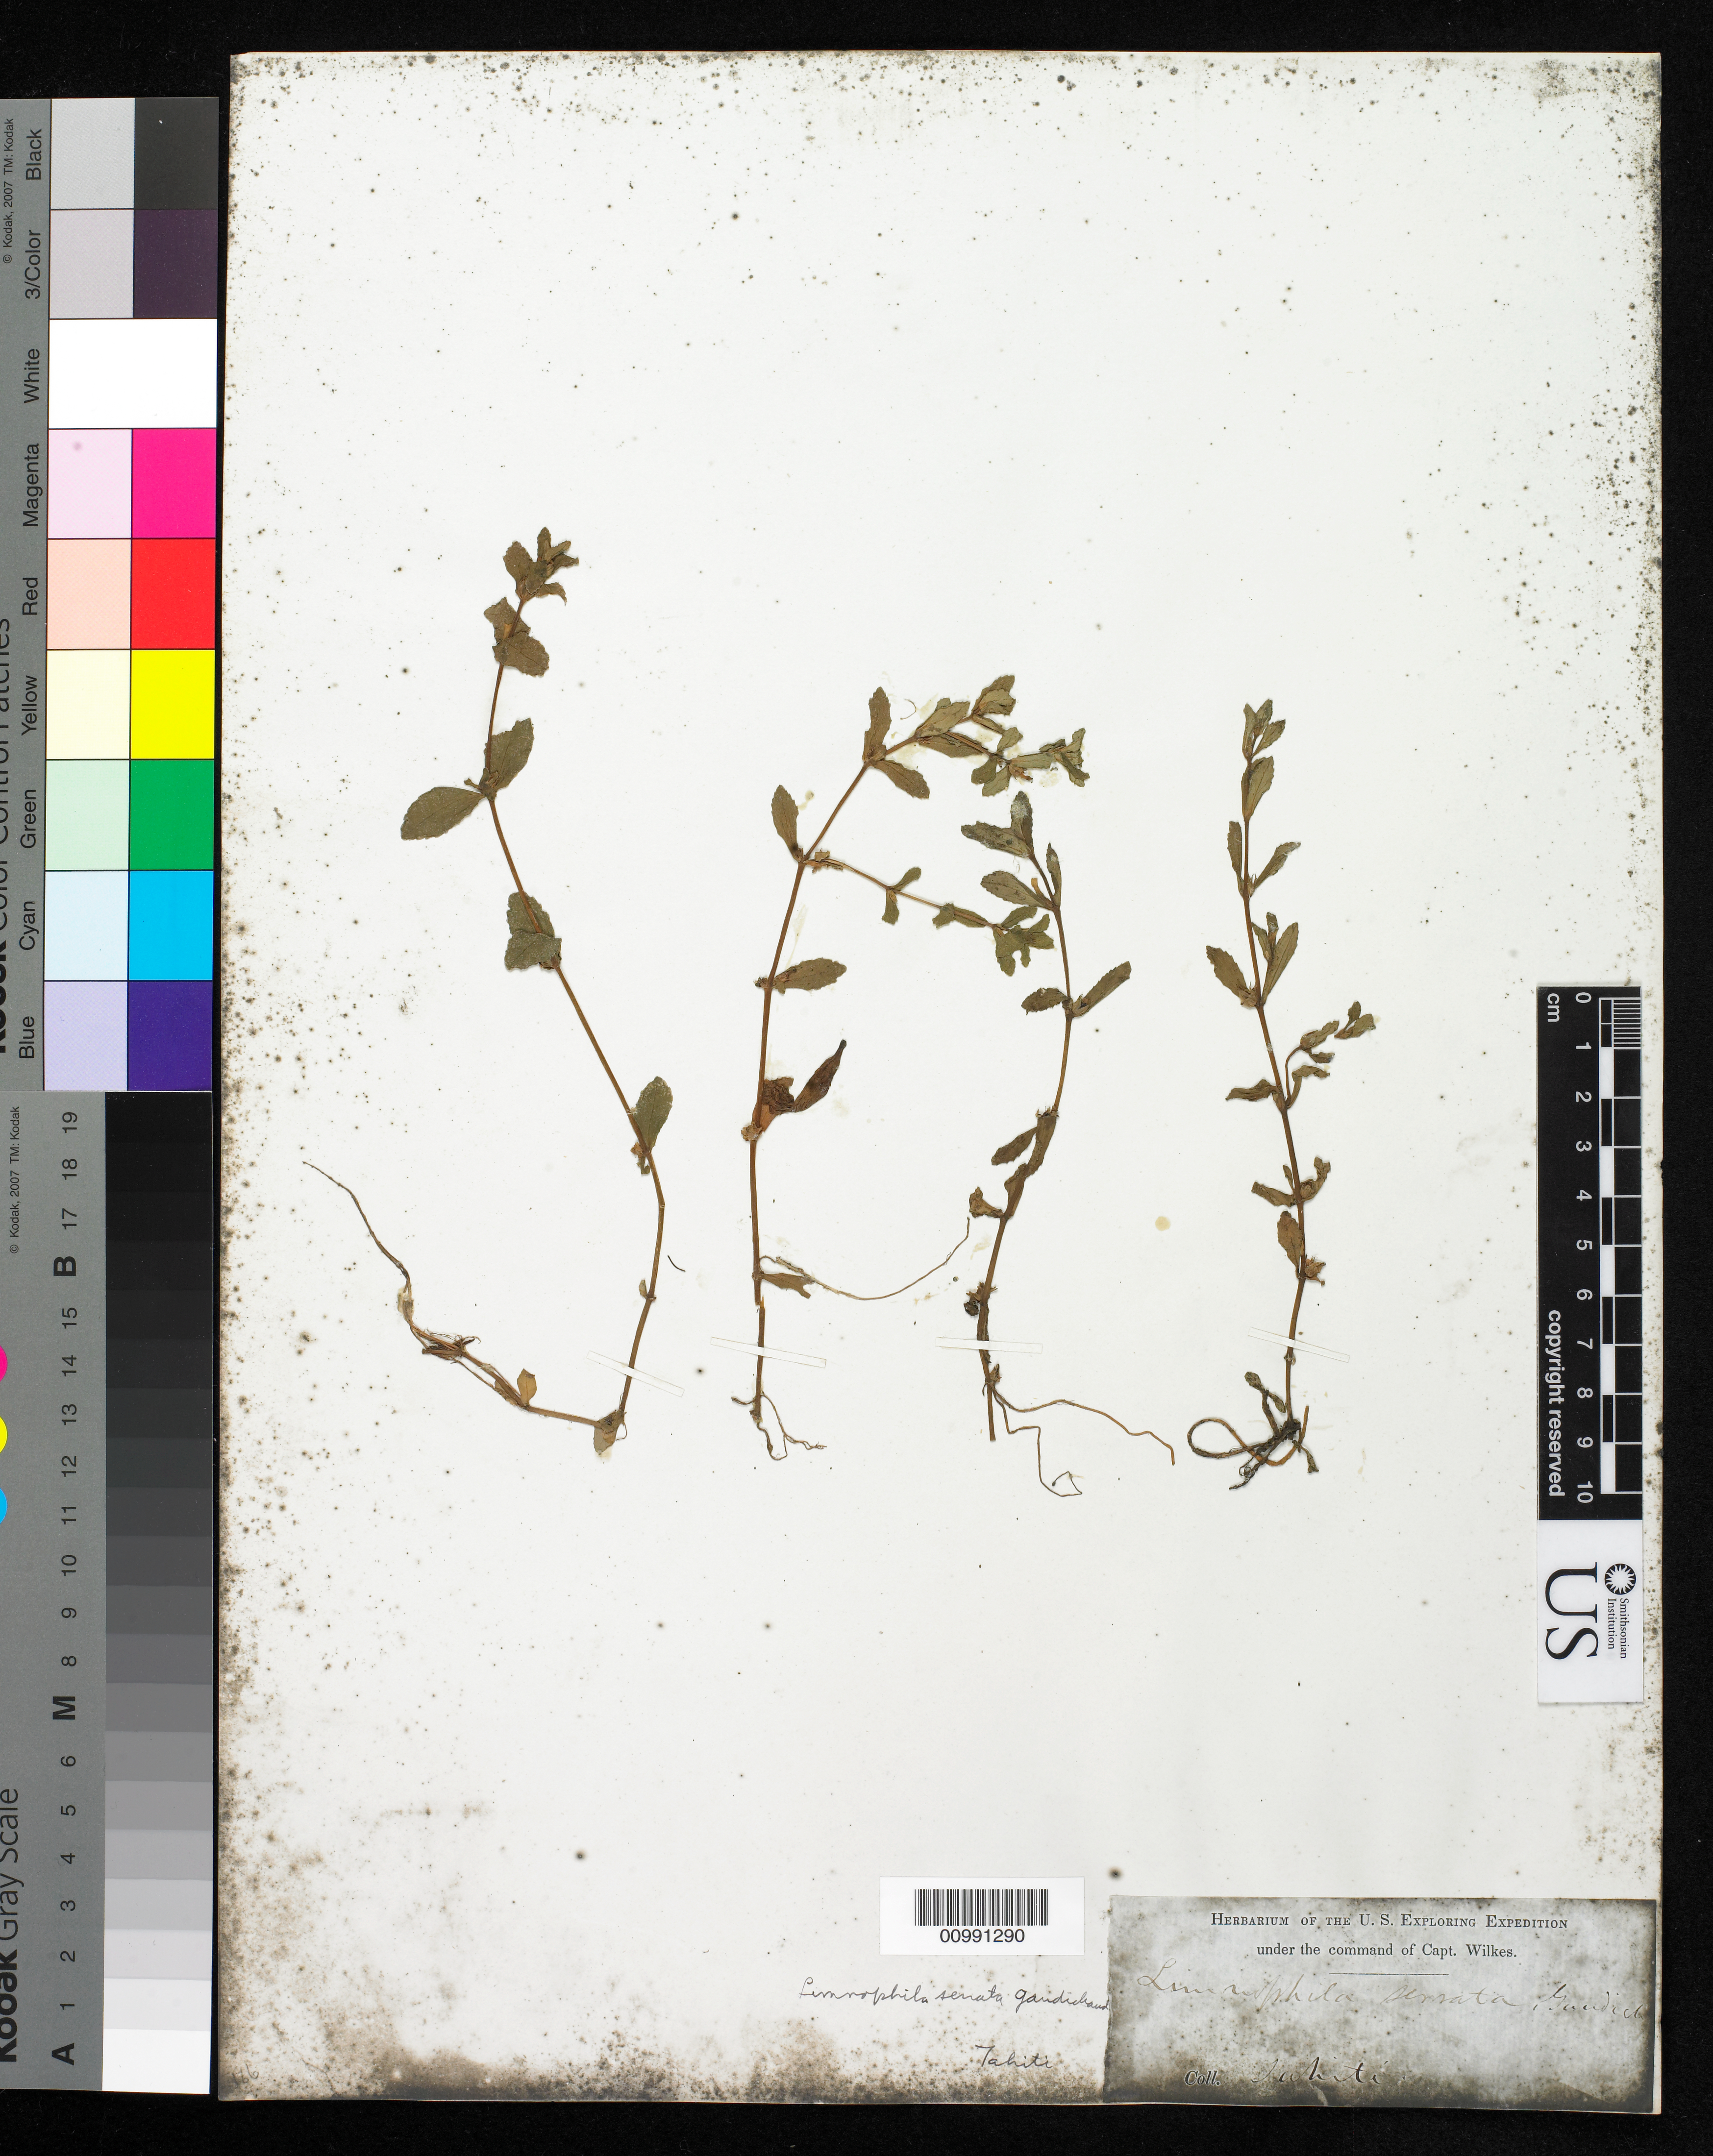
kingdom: Plantae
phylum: Tracheophyta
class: Magnoliopsida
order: Lamiales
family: Plantaginaceae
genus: Limnophila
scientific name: Limnophila fragrans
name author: Seem.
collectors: Wilkes Explor. Exped.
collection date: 1838/1842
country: French Polynesia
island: Tahiti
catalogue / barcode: US 98597